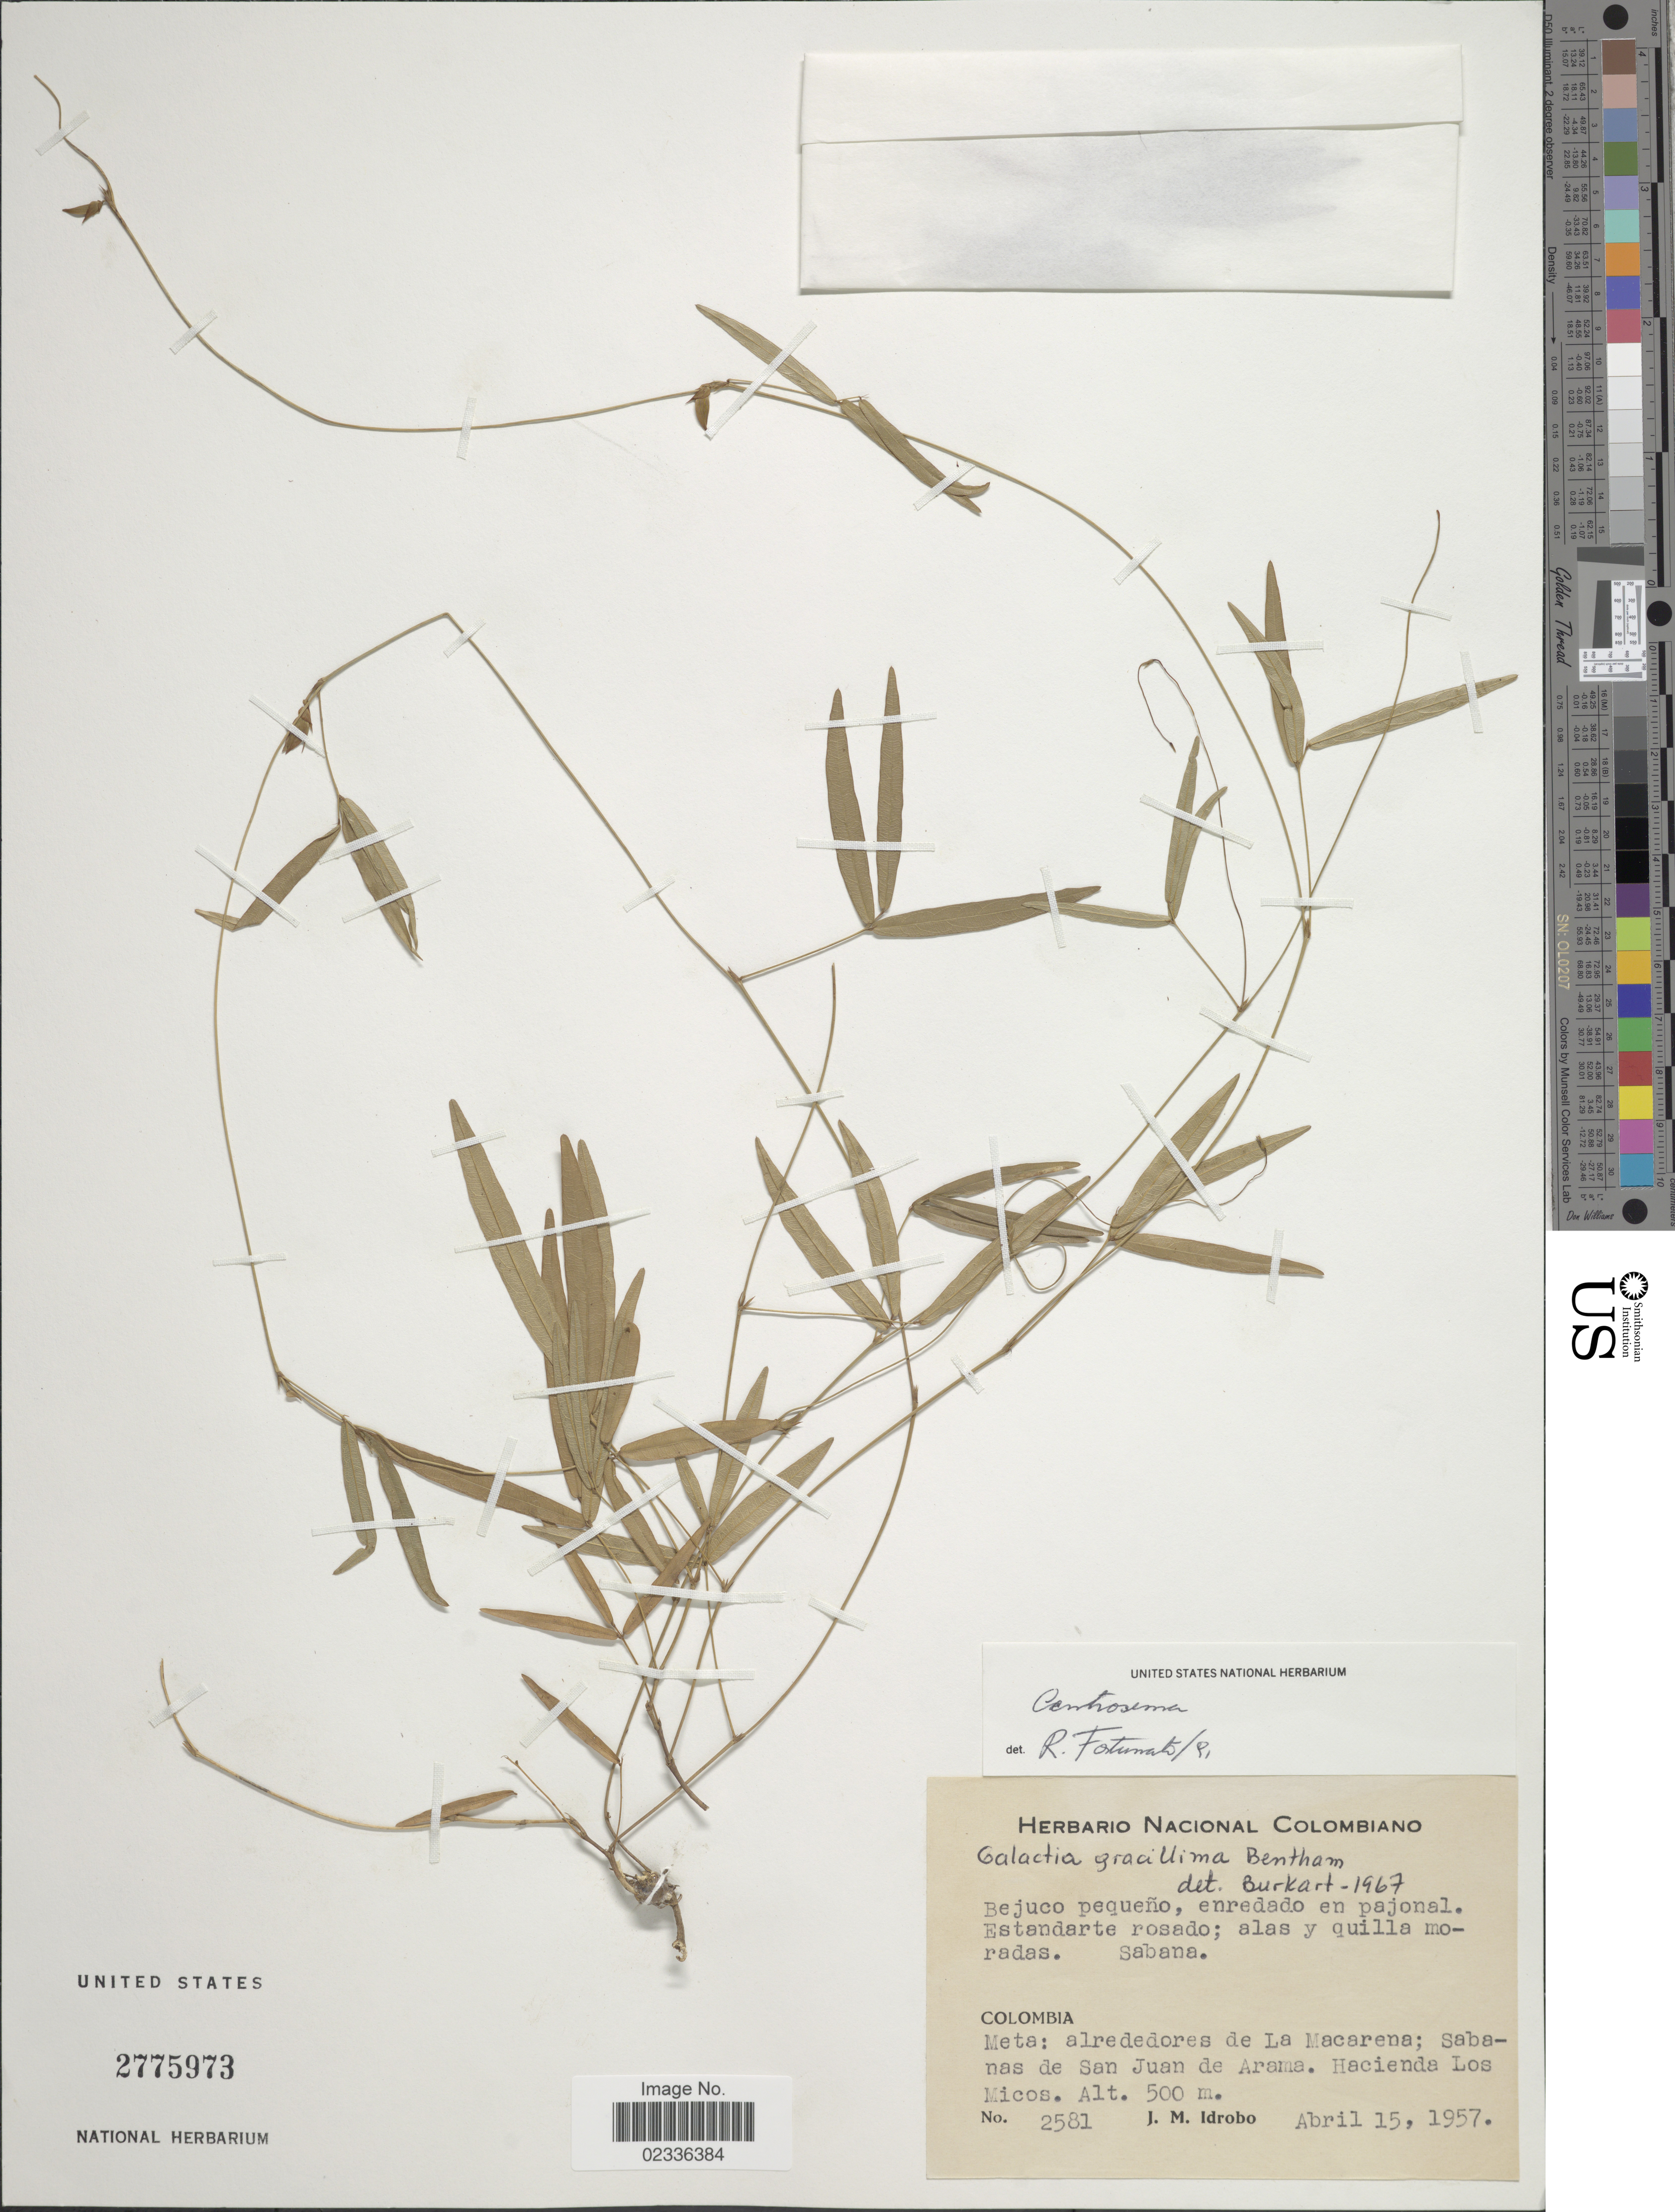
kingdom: Plantae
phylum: Tracheophyta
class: Magnoliopsida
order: Fabales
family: Fabaceae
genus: Centrosema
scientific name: Centrosema sp.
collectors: J. M. Idrobo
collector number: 2581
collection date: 1957-04-15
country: Colombia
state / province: Meta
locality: Alrededores de La Macarena; Sabanas de San Juan de Arama. Hacienda Los Micos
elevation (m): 500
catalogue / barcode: US 2775973